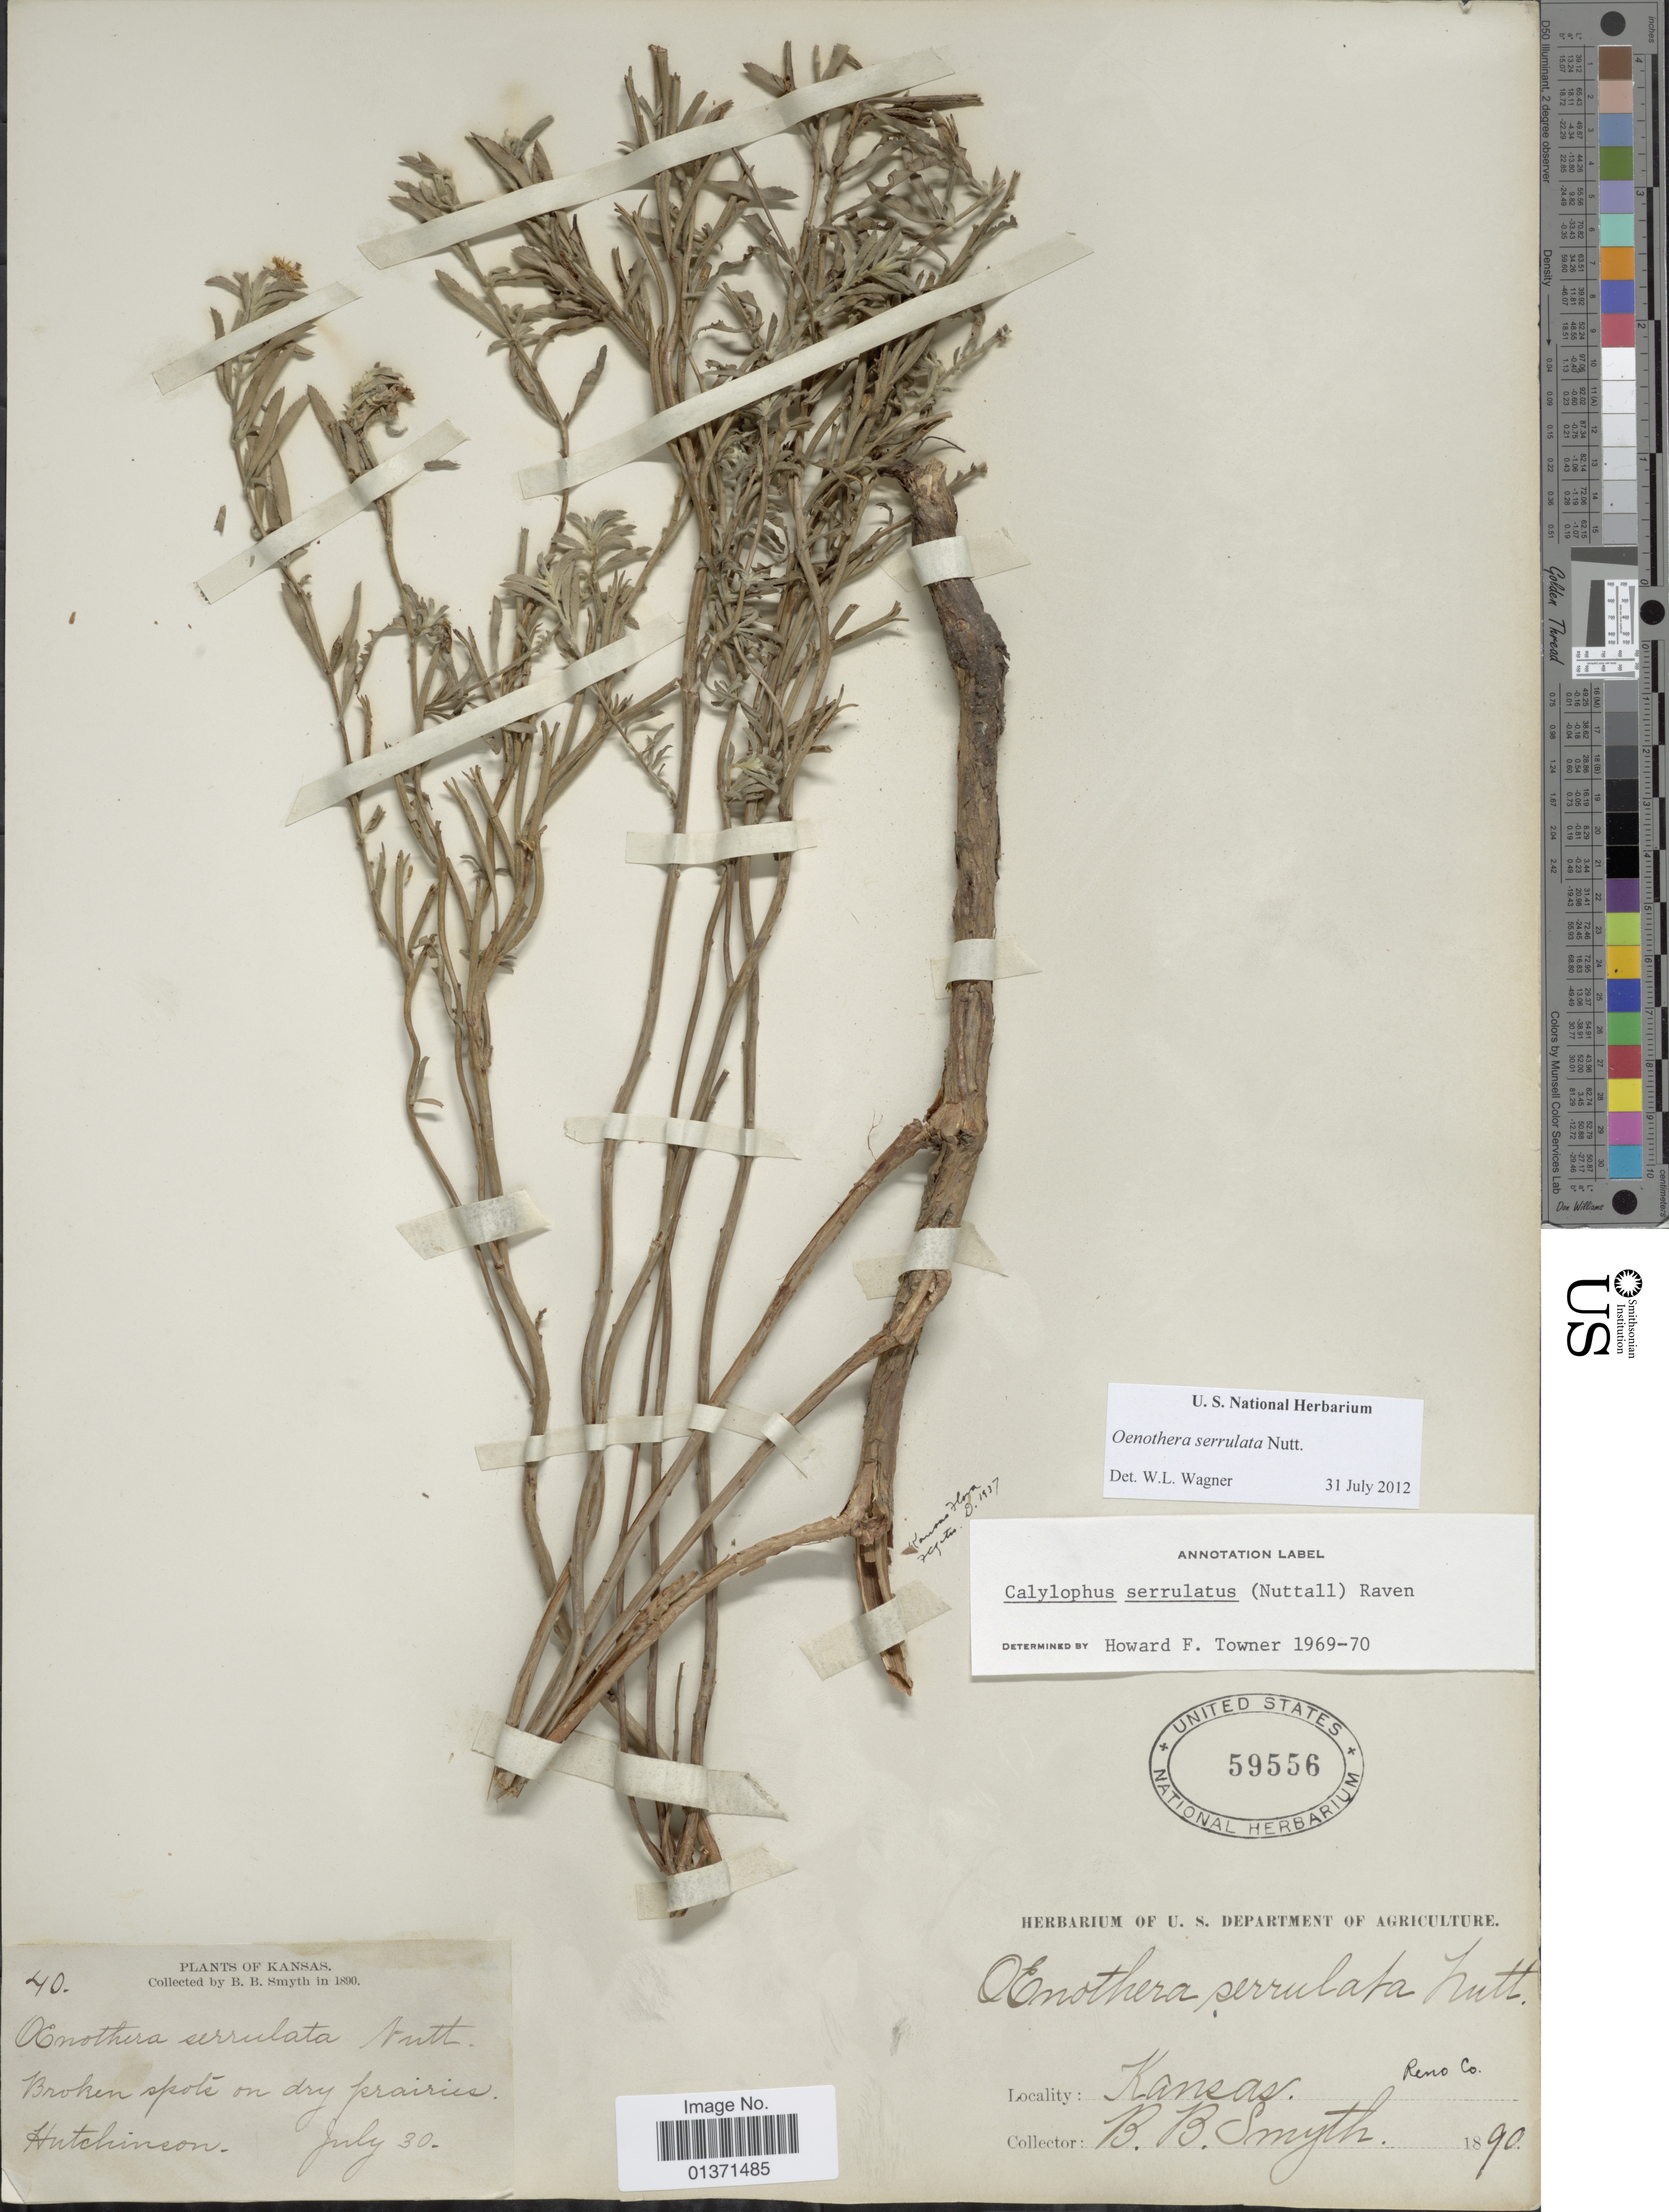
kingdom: Plantae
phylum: Tracheophyta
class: Magnoliopsida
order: Myrtales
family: Onagraceae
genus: Oenothera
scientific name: Oenothera serrulata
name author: Nutt.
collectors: B. Smyth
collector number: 40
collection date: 1890-07-30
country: United States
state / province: Kansas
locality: Broken spots on dry prairies. Hutchincon, Reno Co.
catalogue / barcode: US 59556